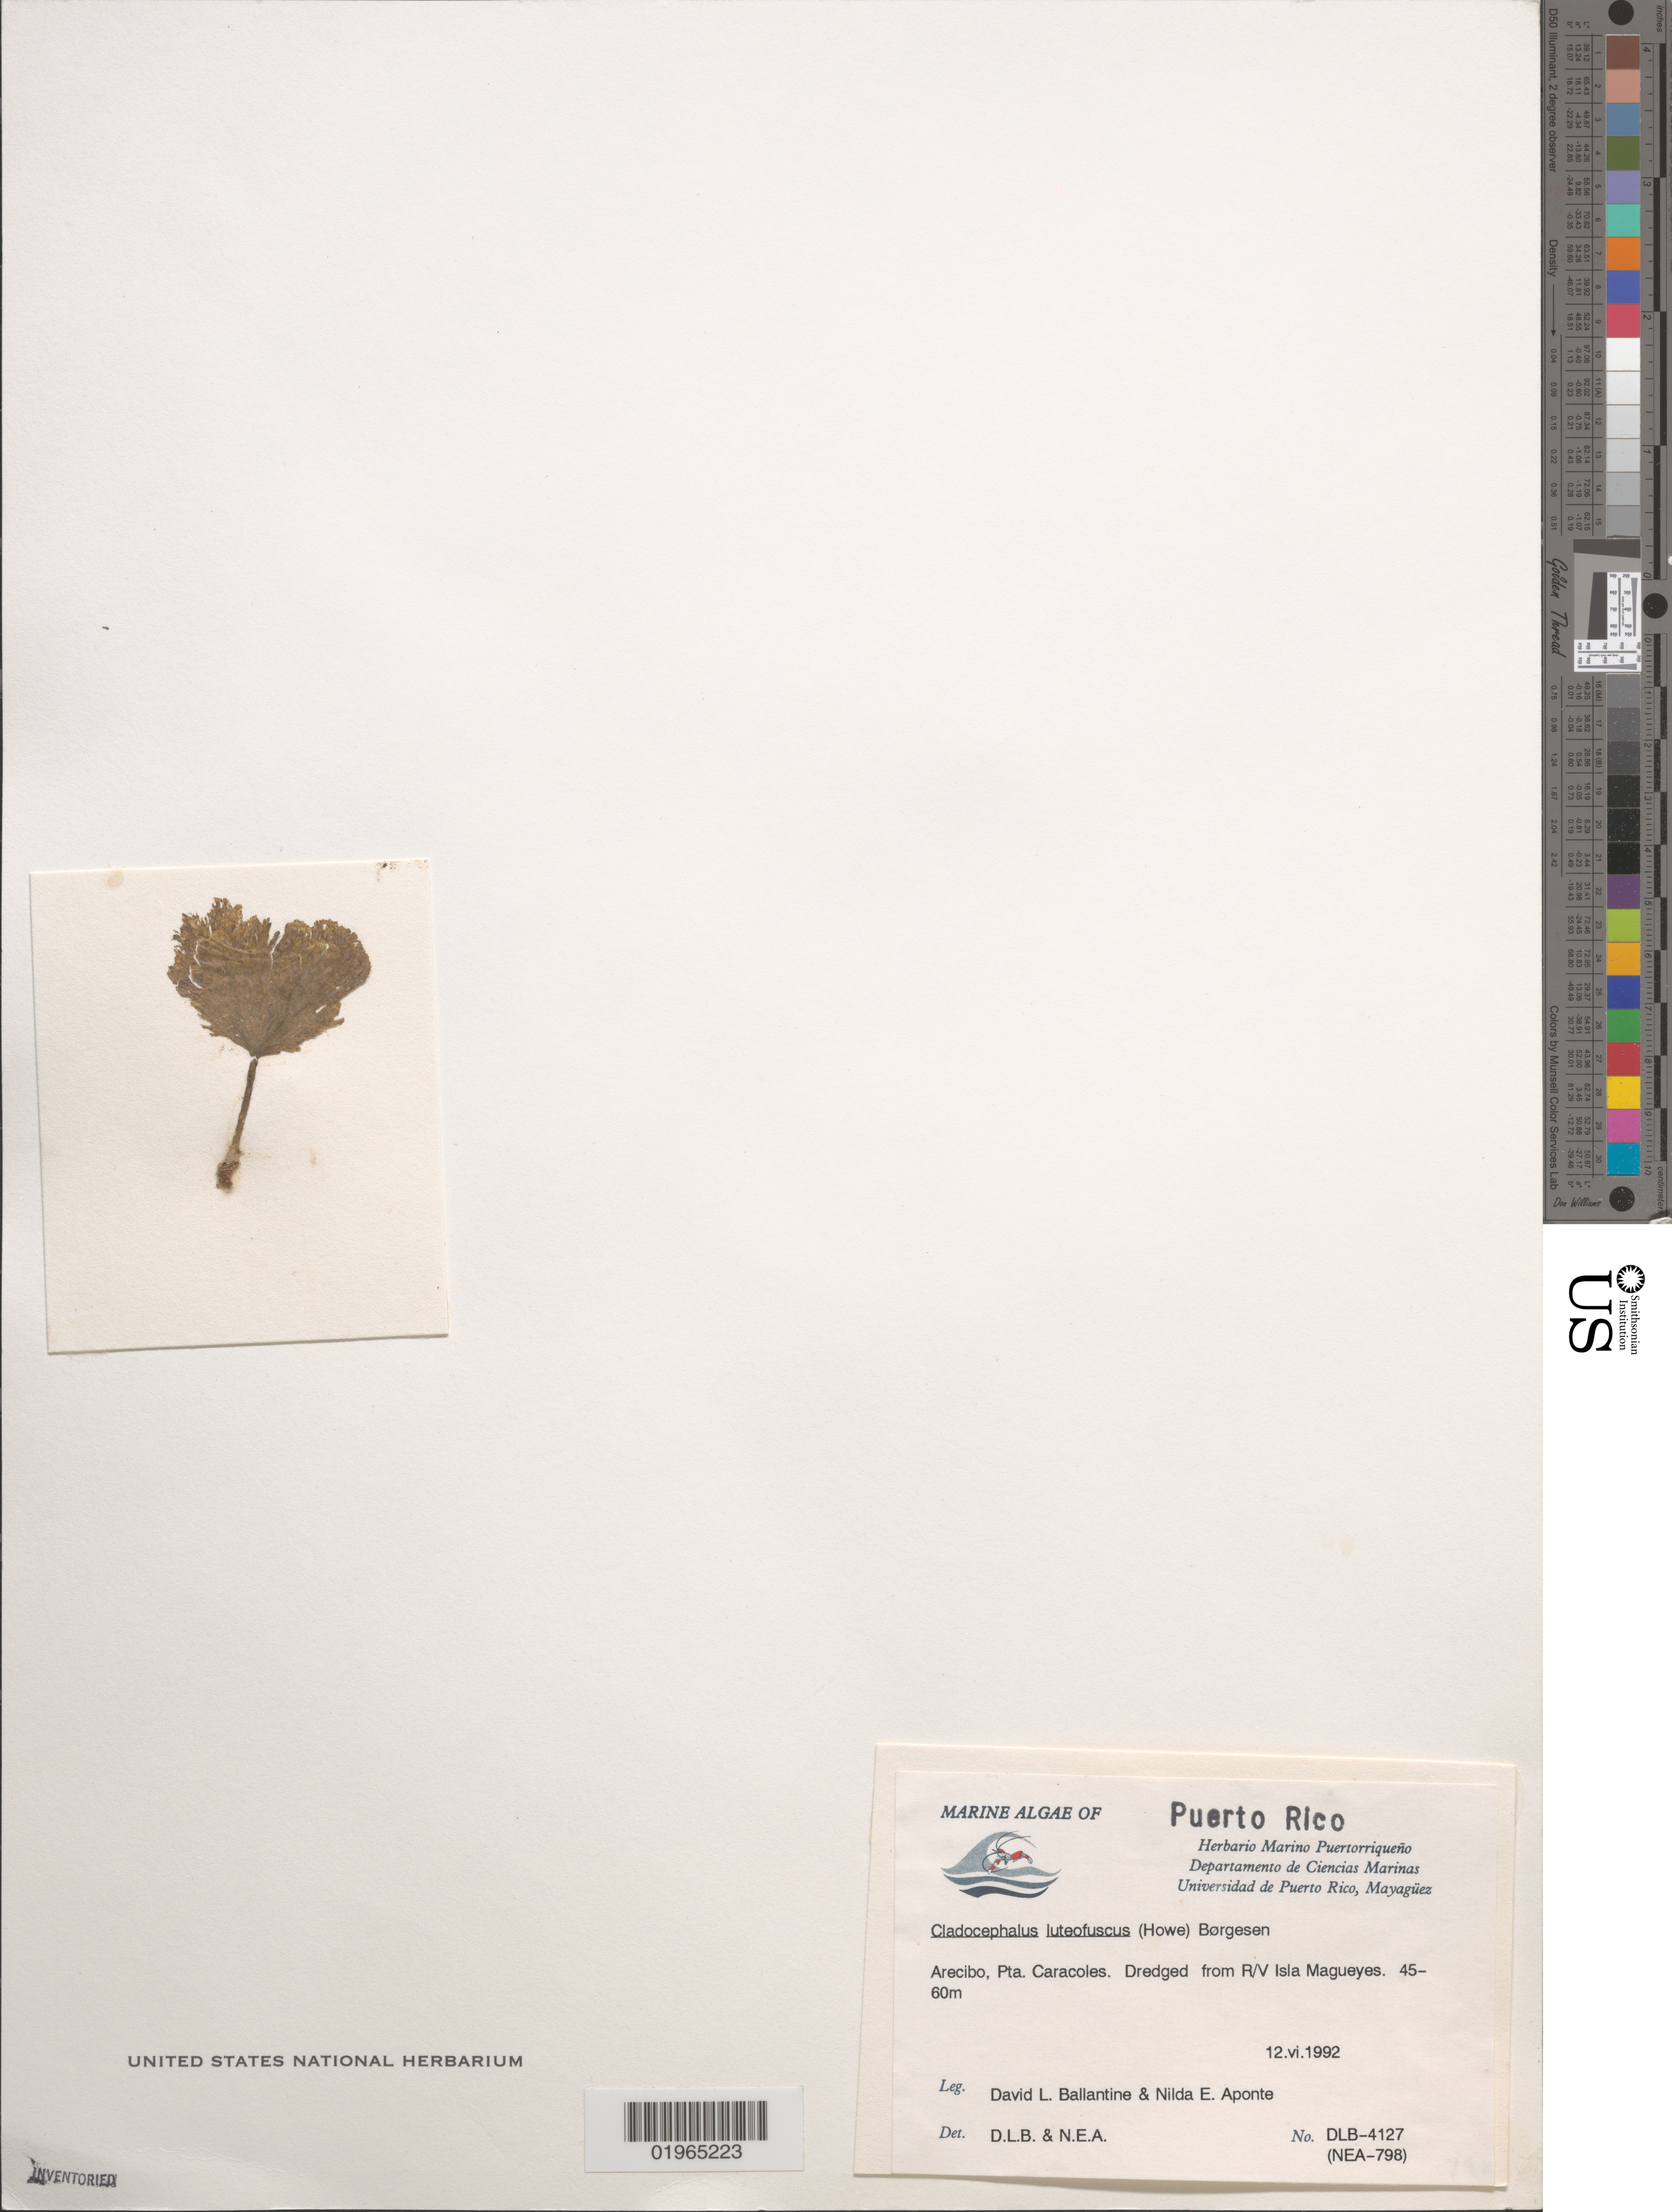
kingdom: Plantae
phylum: Chlorophyta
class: Ulvophyceae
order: Bryopsidales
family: Dichotomosiphonaceae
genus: Cladocephalus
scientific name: Cladocephalus luteofuscus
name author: (P. Crouan & H. Crouan) Børgesen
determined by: Ballantine, D. L.; Aponte, N. E.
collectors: D.L. Ballantine & N. E. Aponte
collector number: DLB 4127, NEA 798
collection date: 1992-06-12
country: Puerto Rico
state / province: Arecibo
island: Isla Magueyes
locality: Punta Caracoles. Dredged from R/V.